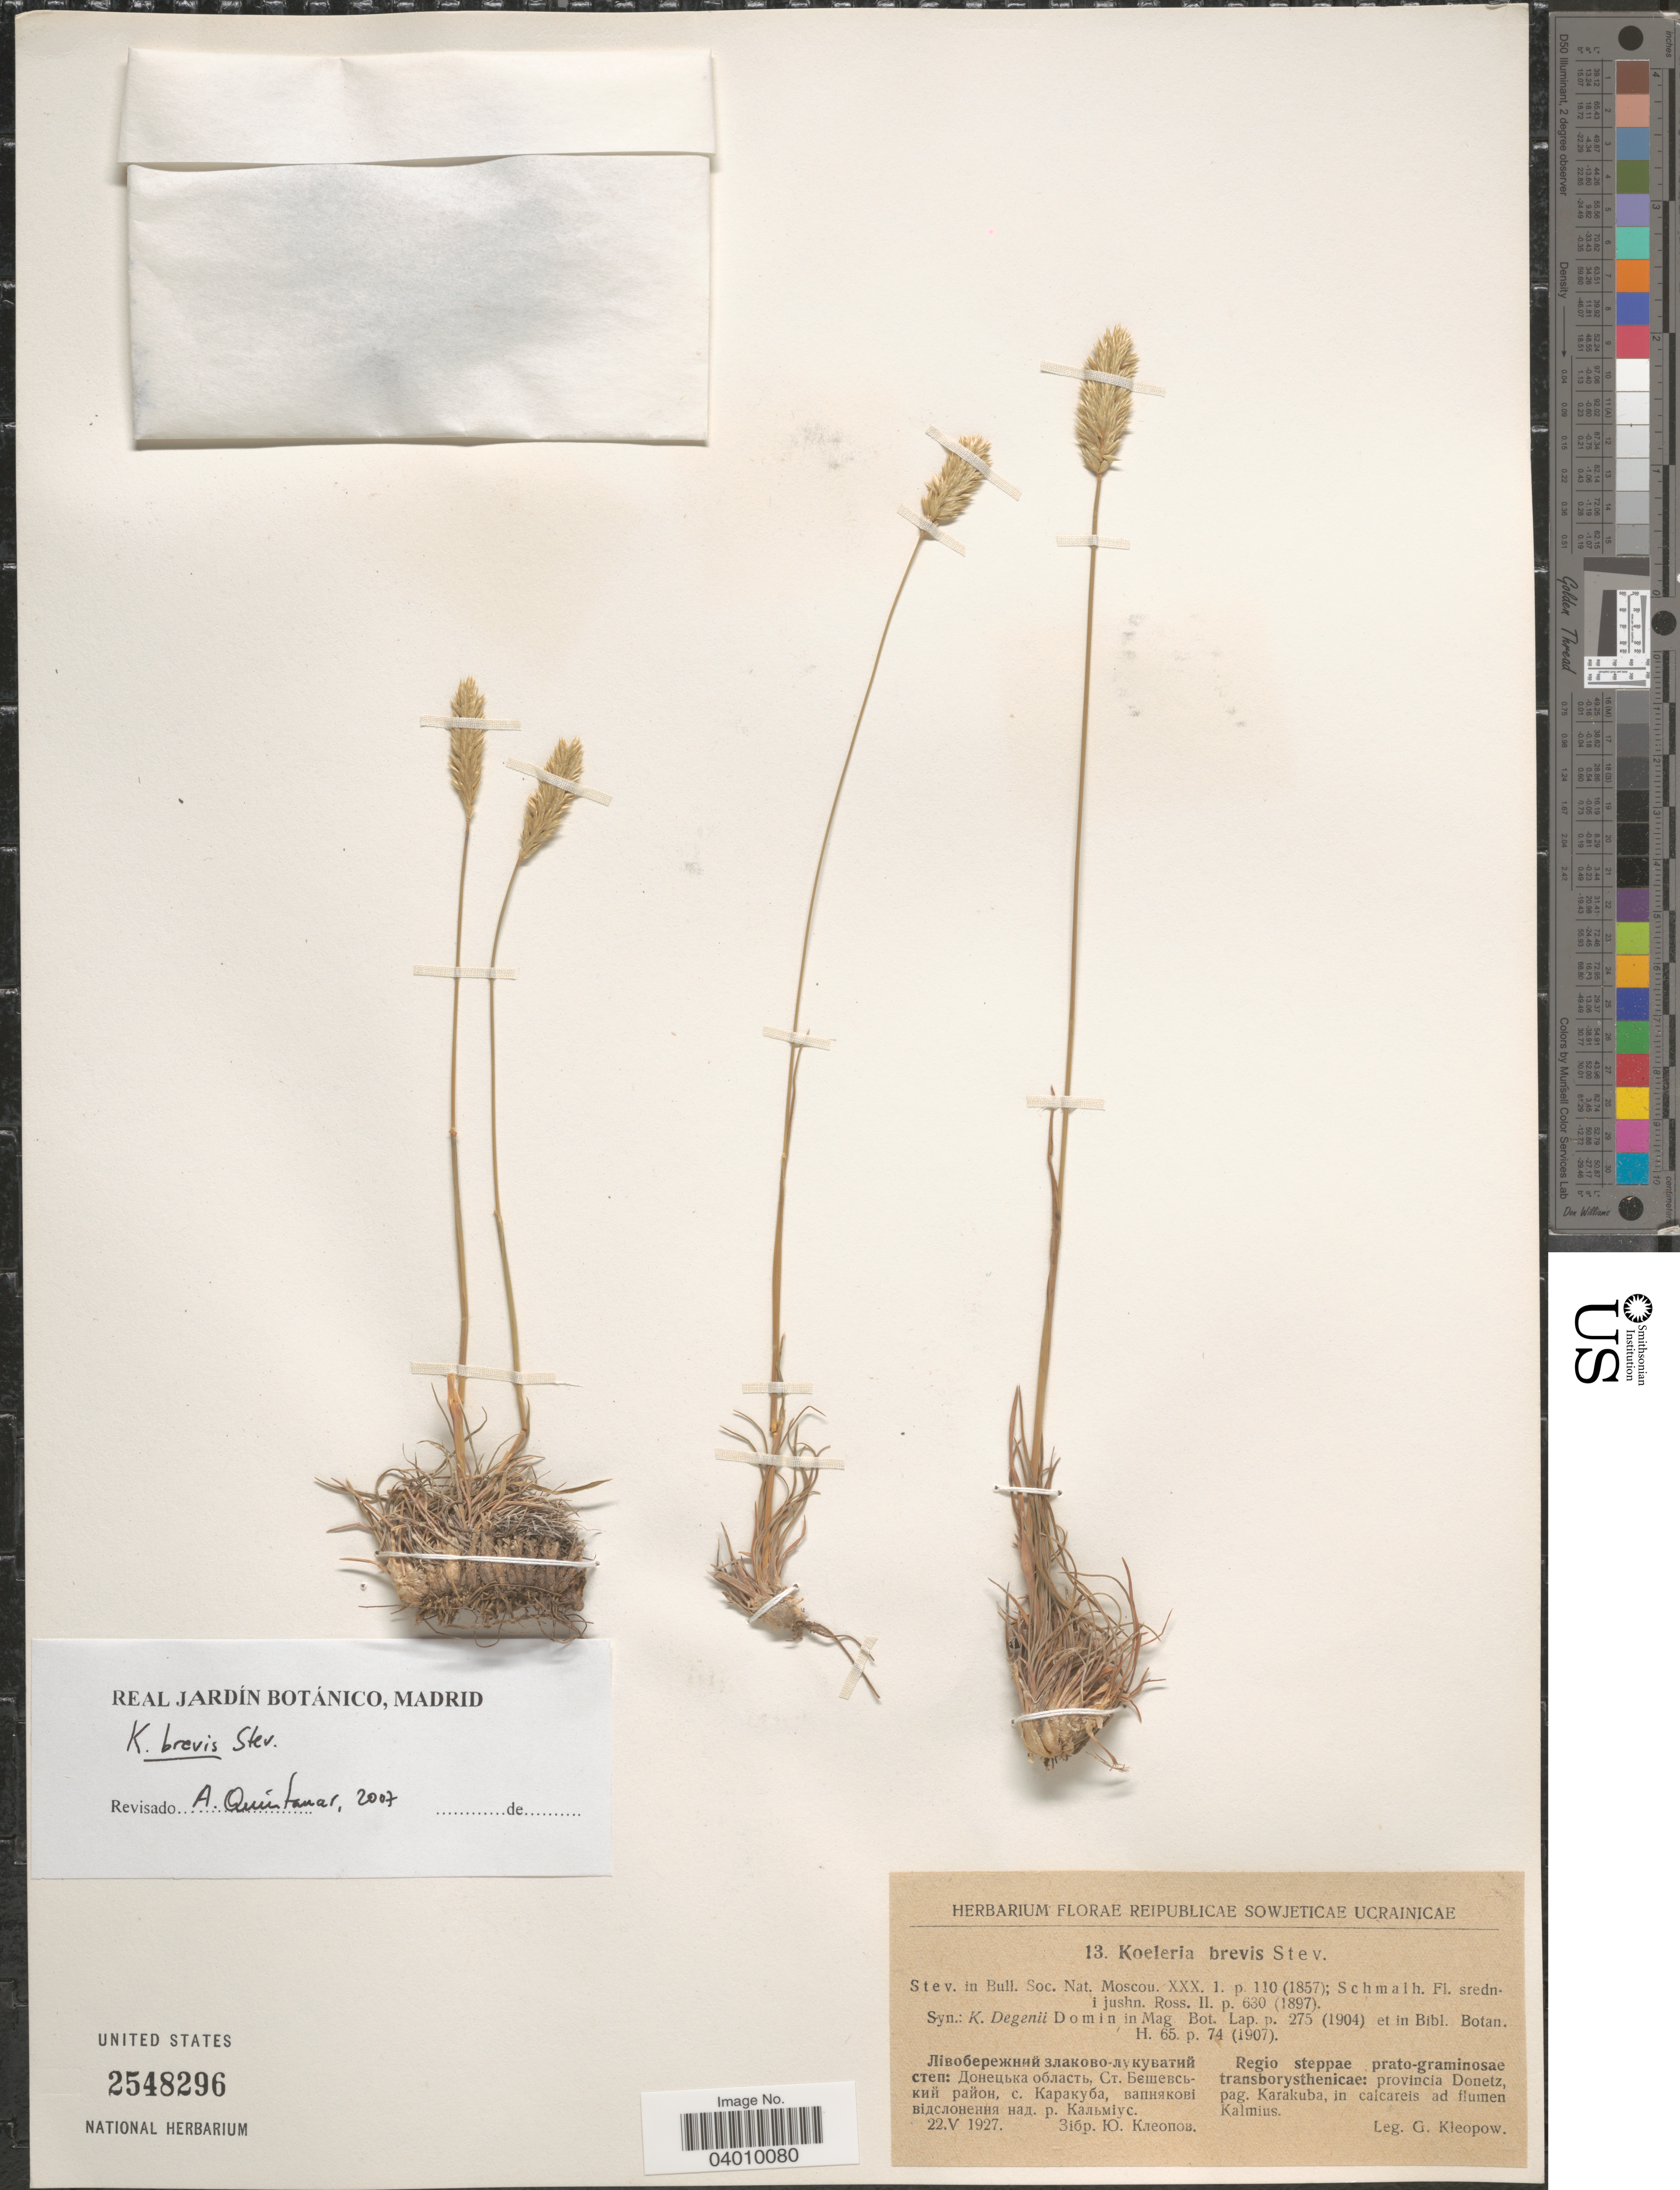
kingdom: Plantae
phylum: Tracheophyta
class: Liliopsida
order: Poales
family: Poaceae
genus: Koeleria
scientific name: Koeleria brevis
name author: Pers.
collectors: G. Kleopow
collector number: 13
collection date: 1927-05-22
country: Ukraine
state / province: Donets'k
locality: Reipublicae Sowjeticae Ucrainicae. Regio steppae prato-graminosae transborysthenicae: provincia Donetz, pag. Karakuba, in calcareis ad flumen Kalmius.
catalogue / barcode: US 2548296